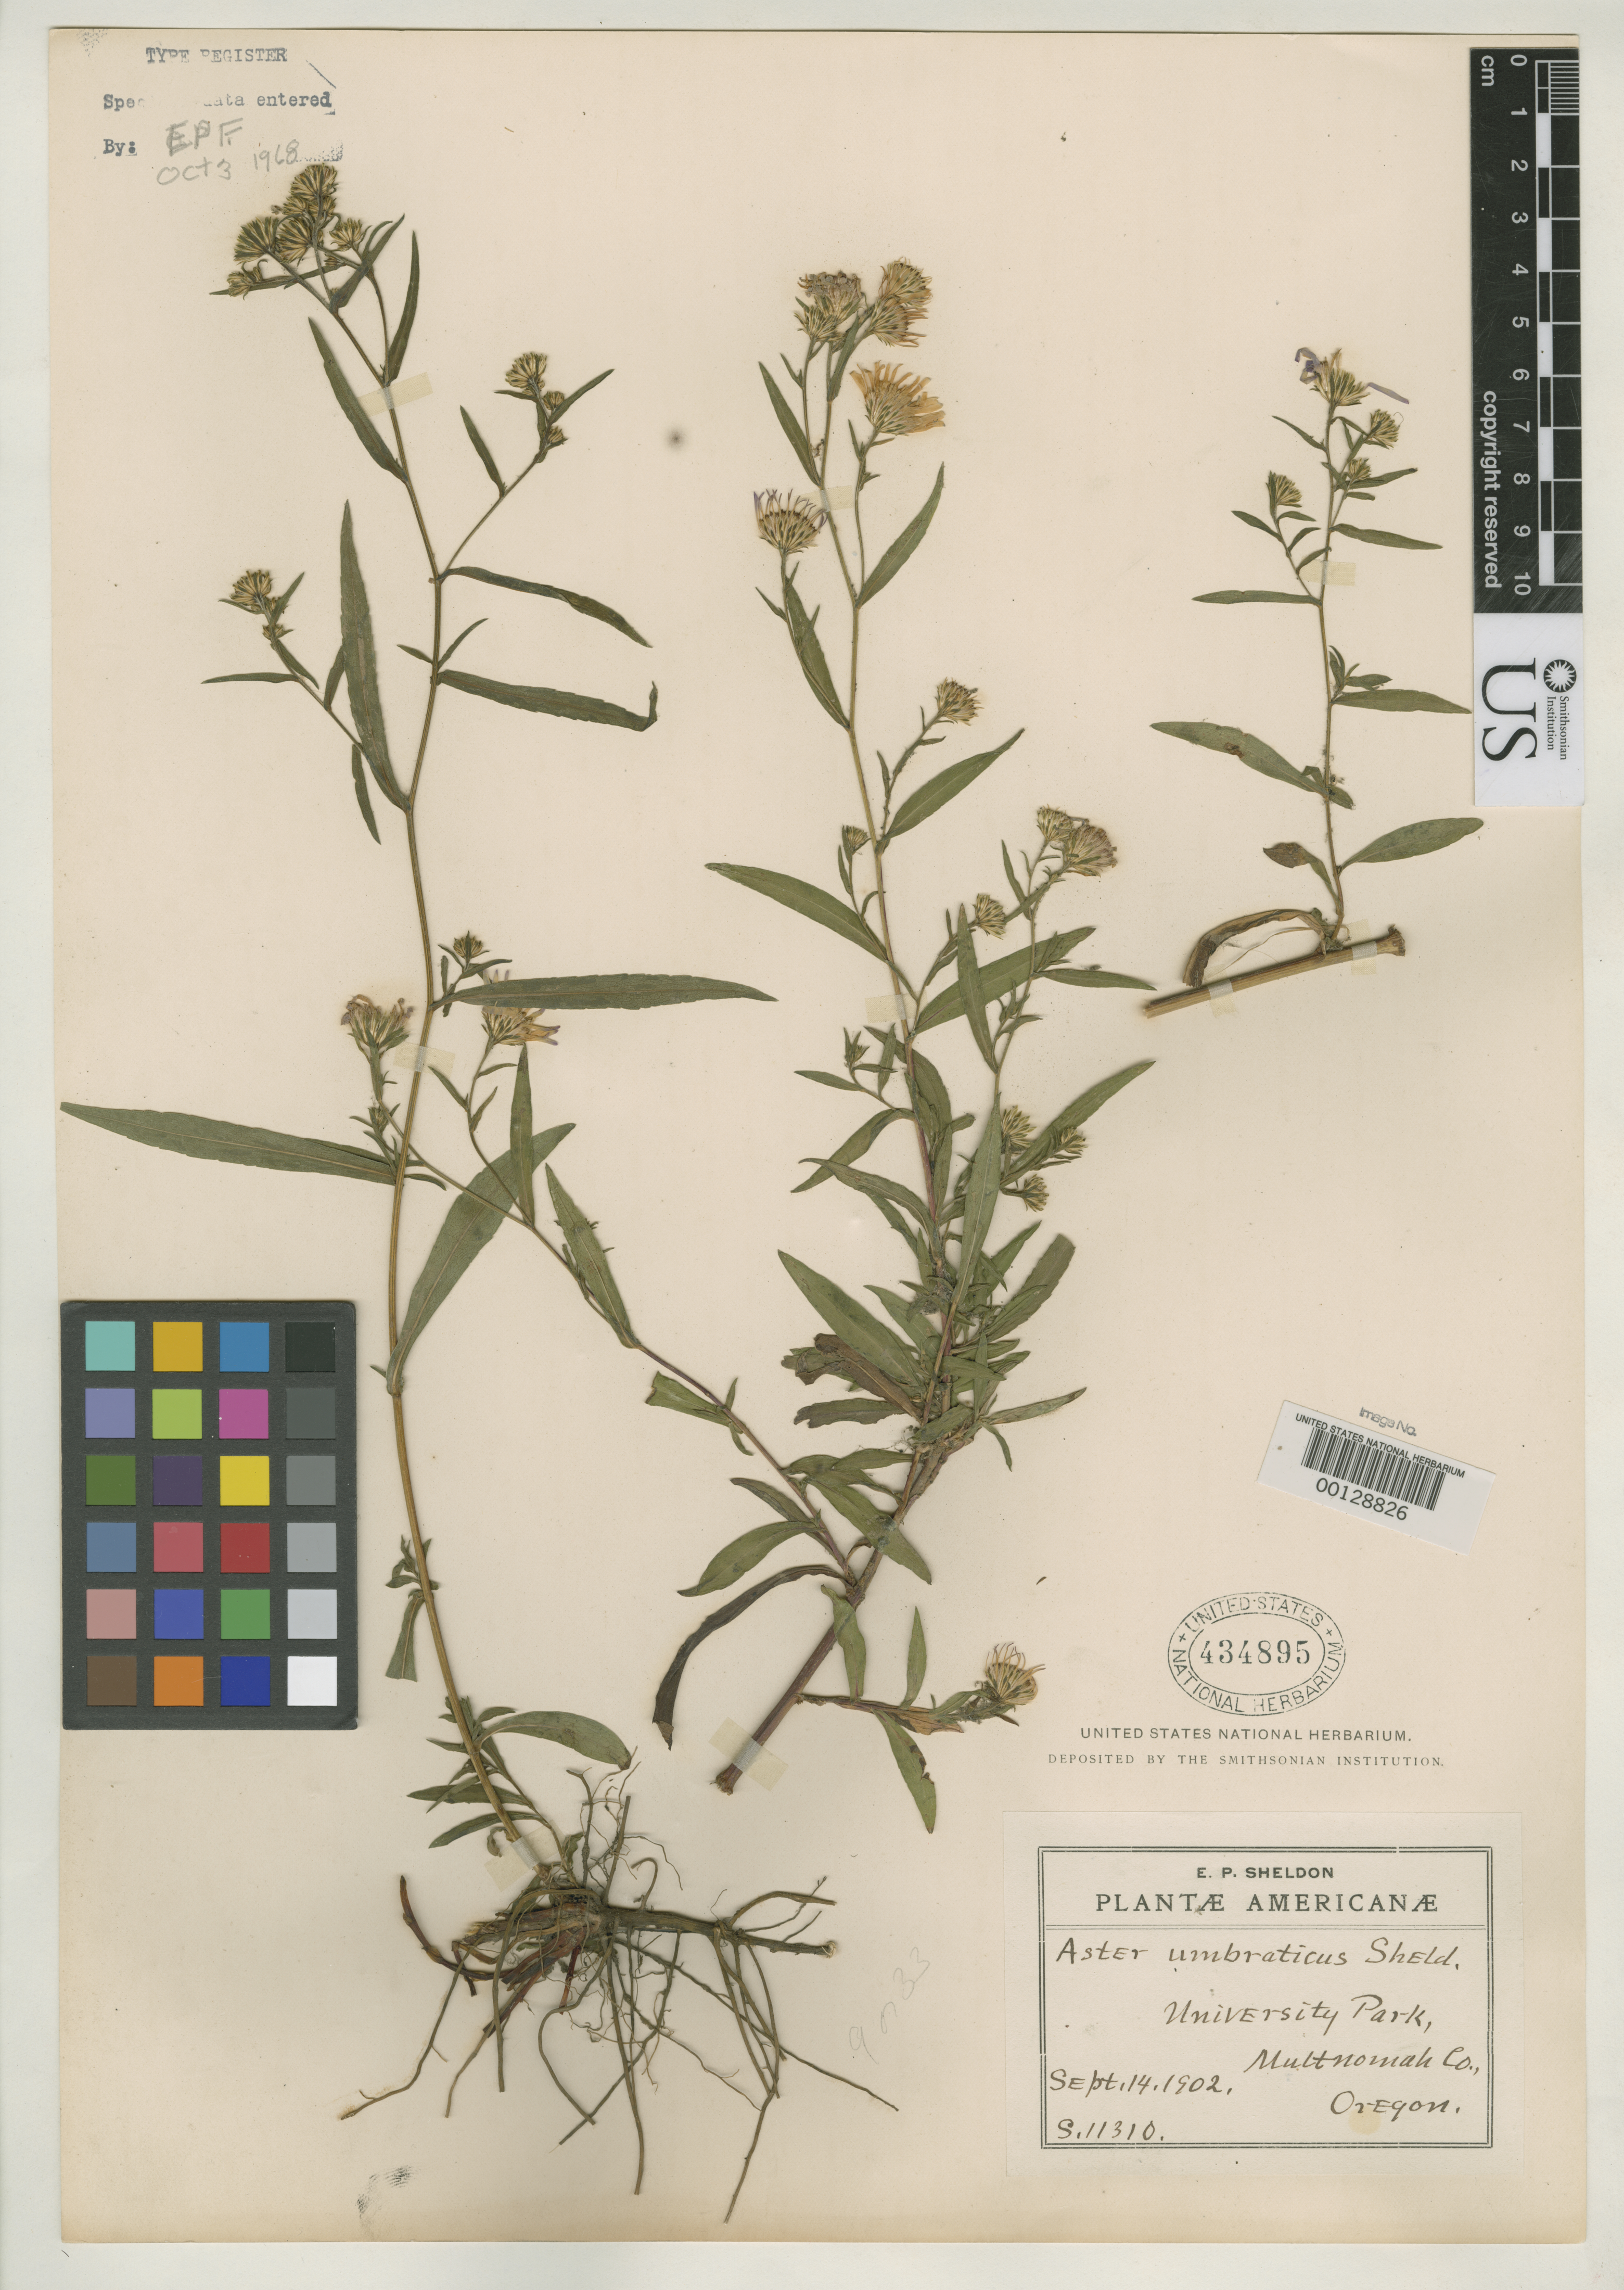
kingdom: Plantae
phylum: Tracheophyta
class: Magnoliopsida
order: Asterales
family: Asteraceae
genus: Aster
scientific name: Aster umbraticus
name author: E. Sheld.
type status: Isotype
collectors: E. P. Sheldon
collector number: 11310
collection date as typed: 14 Sep 1902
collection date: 1902-09-14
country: United States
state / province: Oregon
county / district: Multnomah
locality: University Park.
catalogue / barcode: US 434895